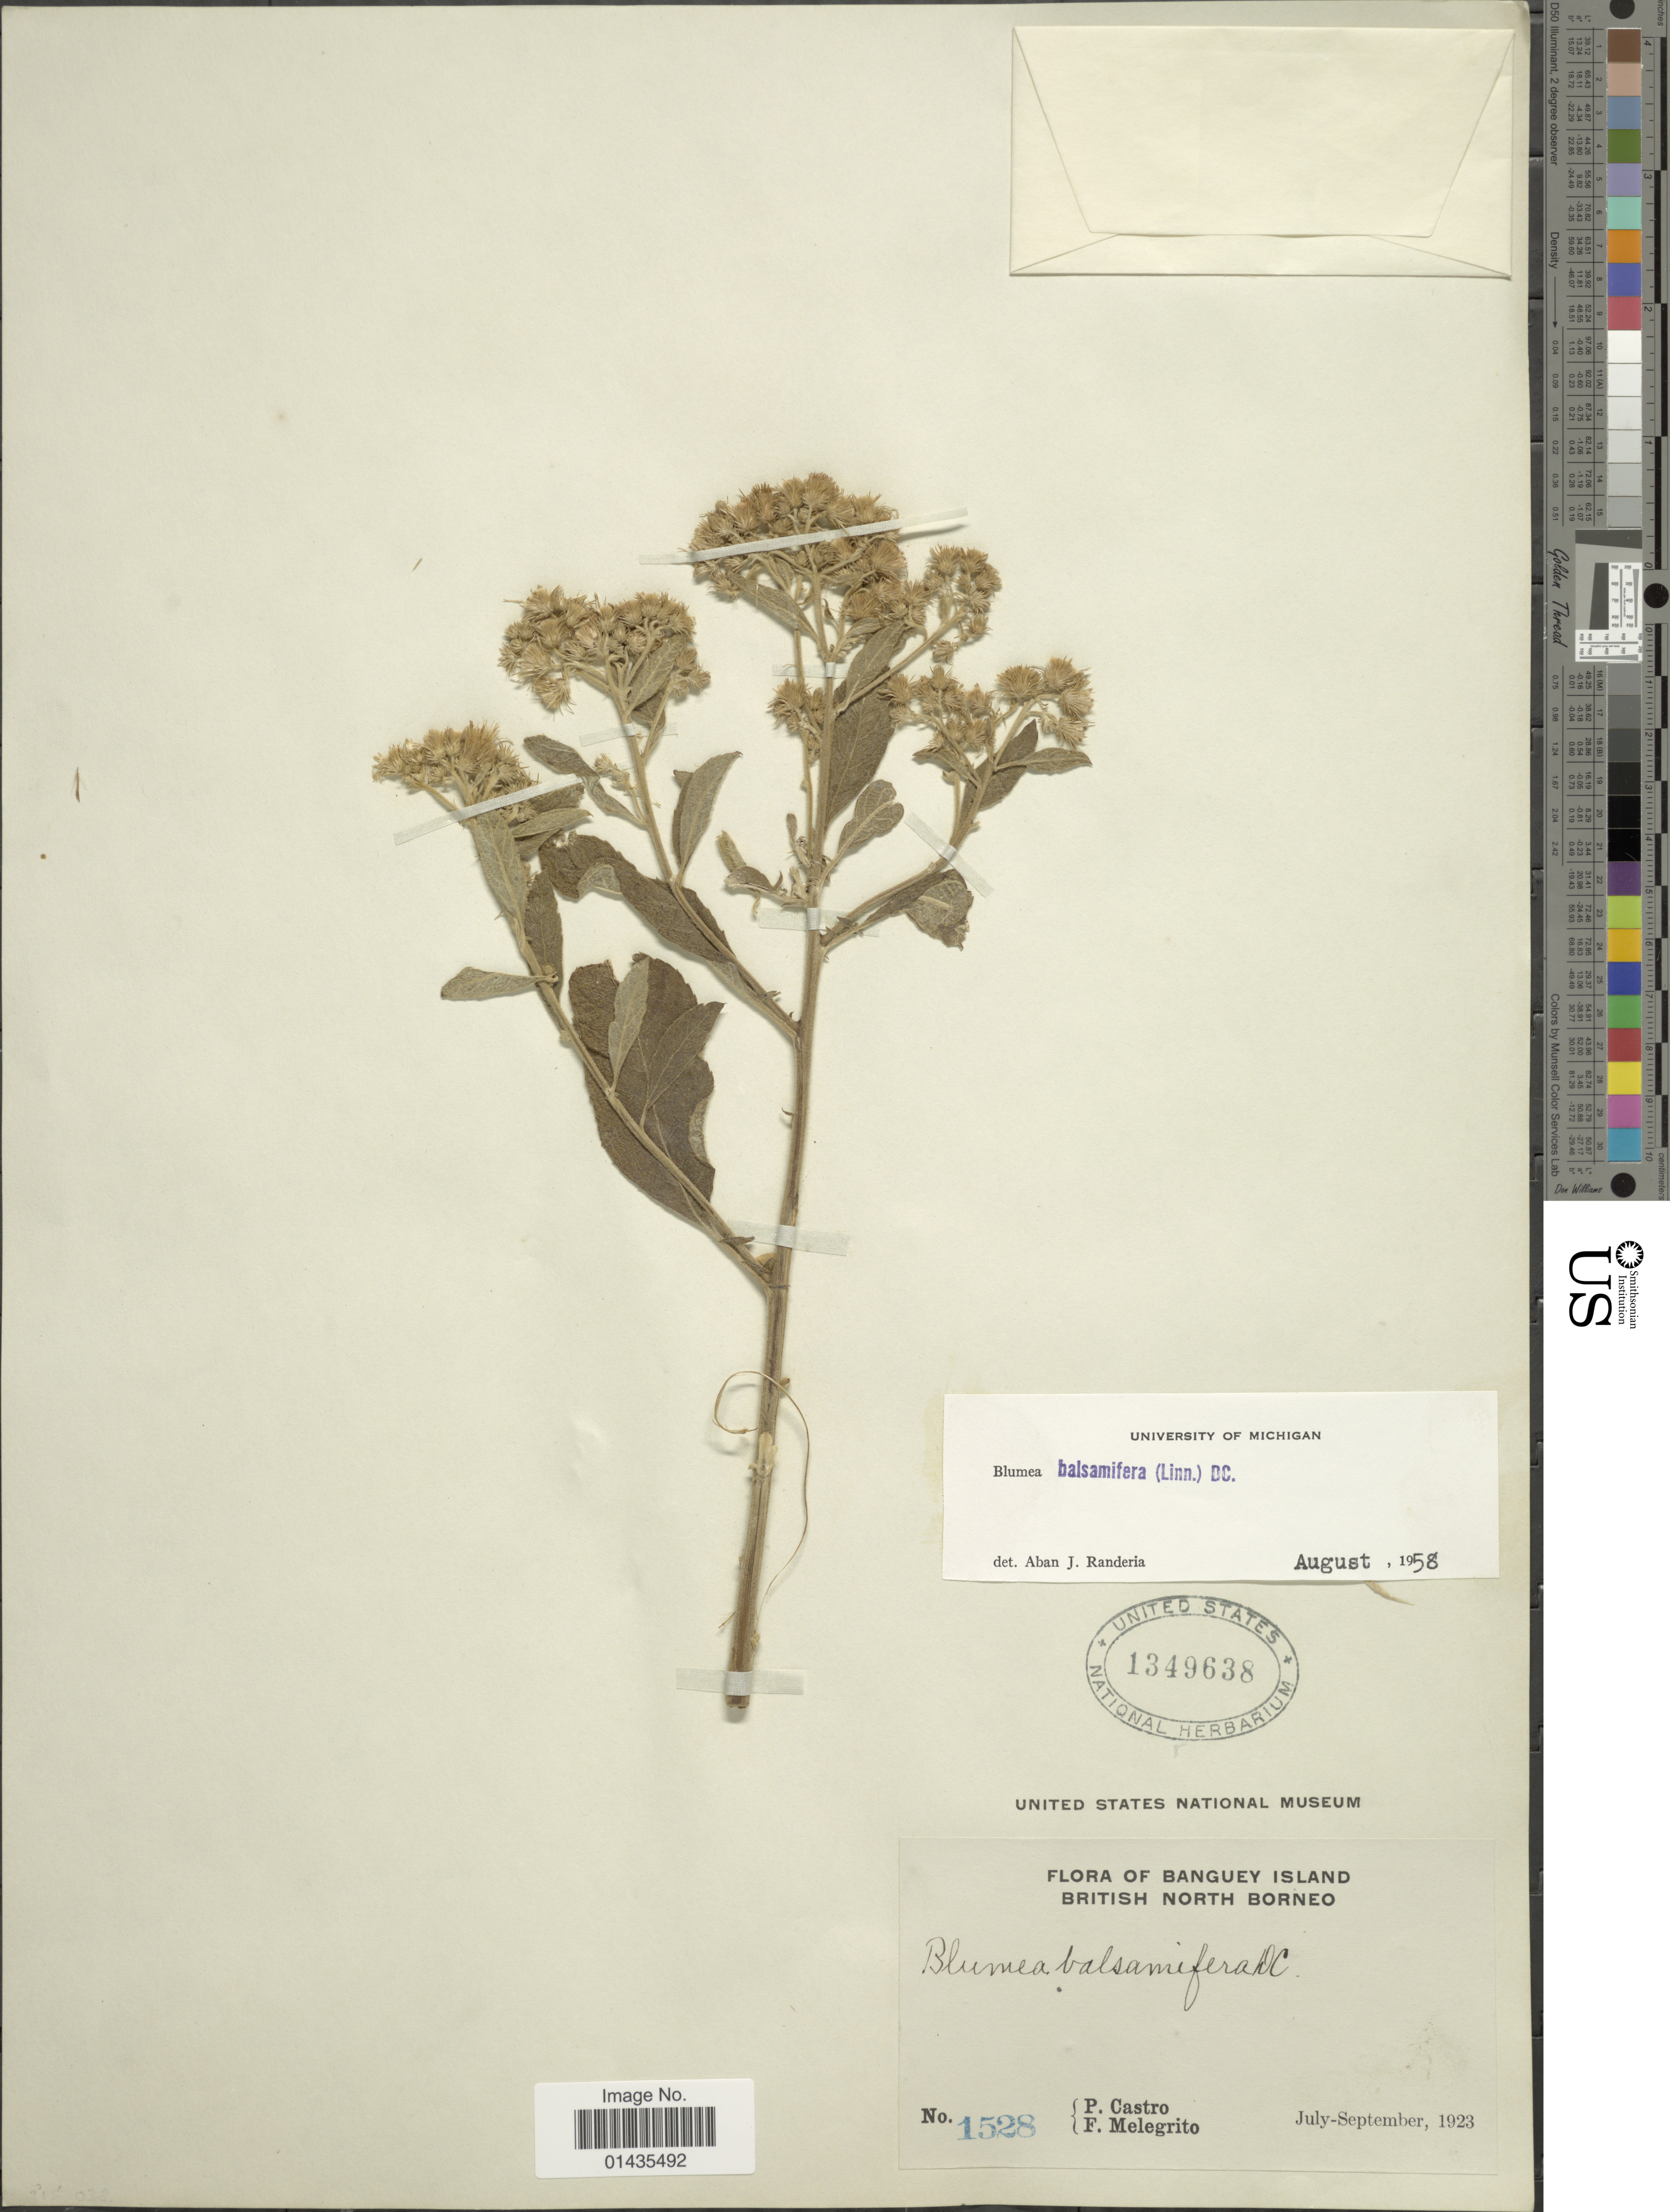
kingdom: Plantae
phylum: Tracheophyta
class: Magnoliopsida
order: Asterales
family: Asteraceae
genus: Blumea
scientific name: Blumea balsamifera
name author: (L.) DC.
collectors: P. Castro & F. Melegrito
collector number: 1528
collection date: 1923-07/1923-09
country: Malaysia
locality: Banguey Island, British North Borneo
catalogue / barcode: US 1349638